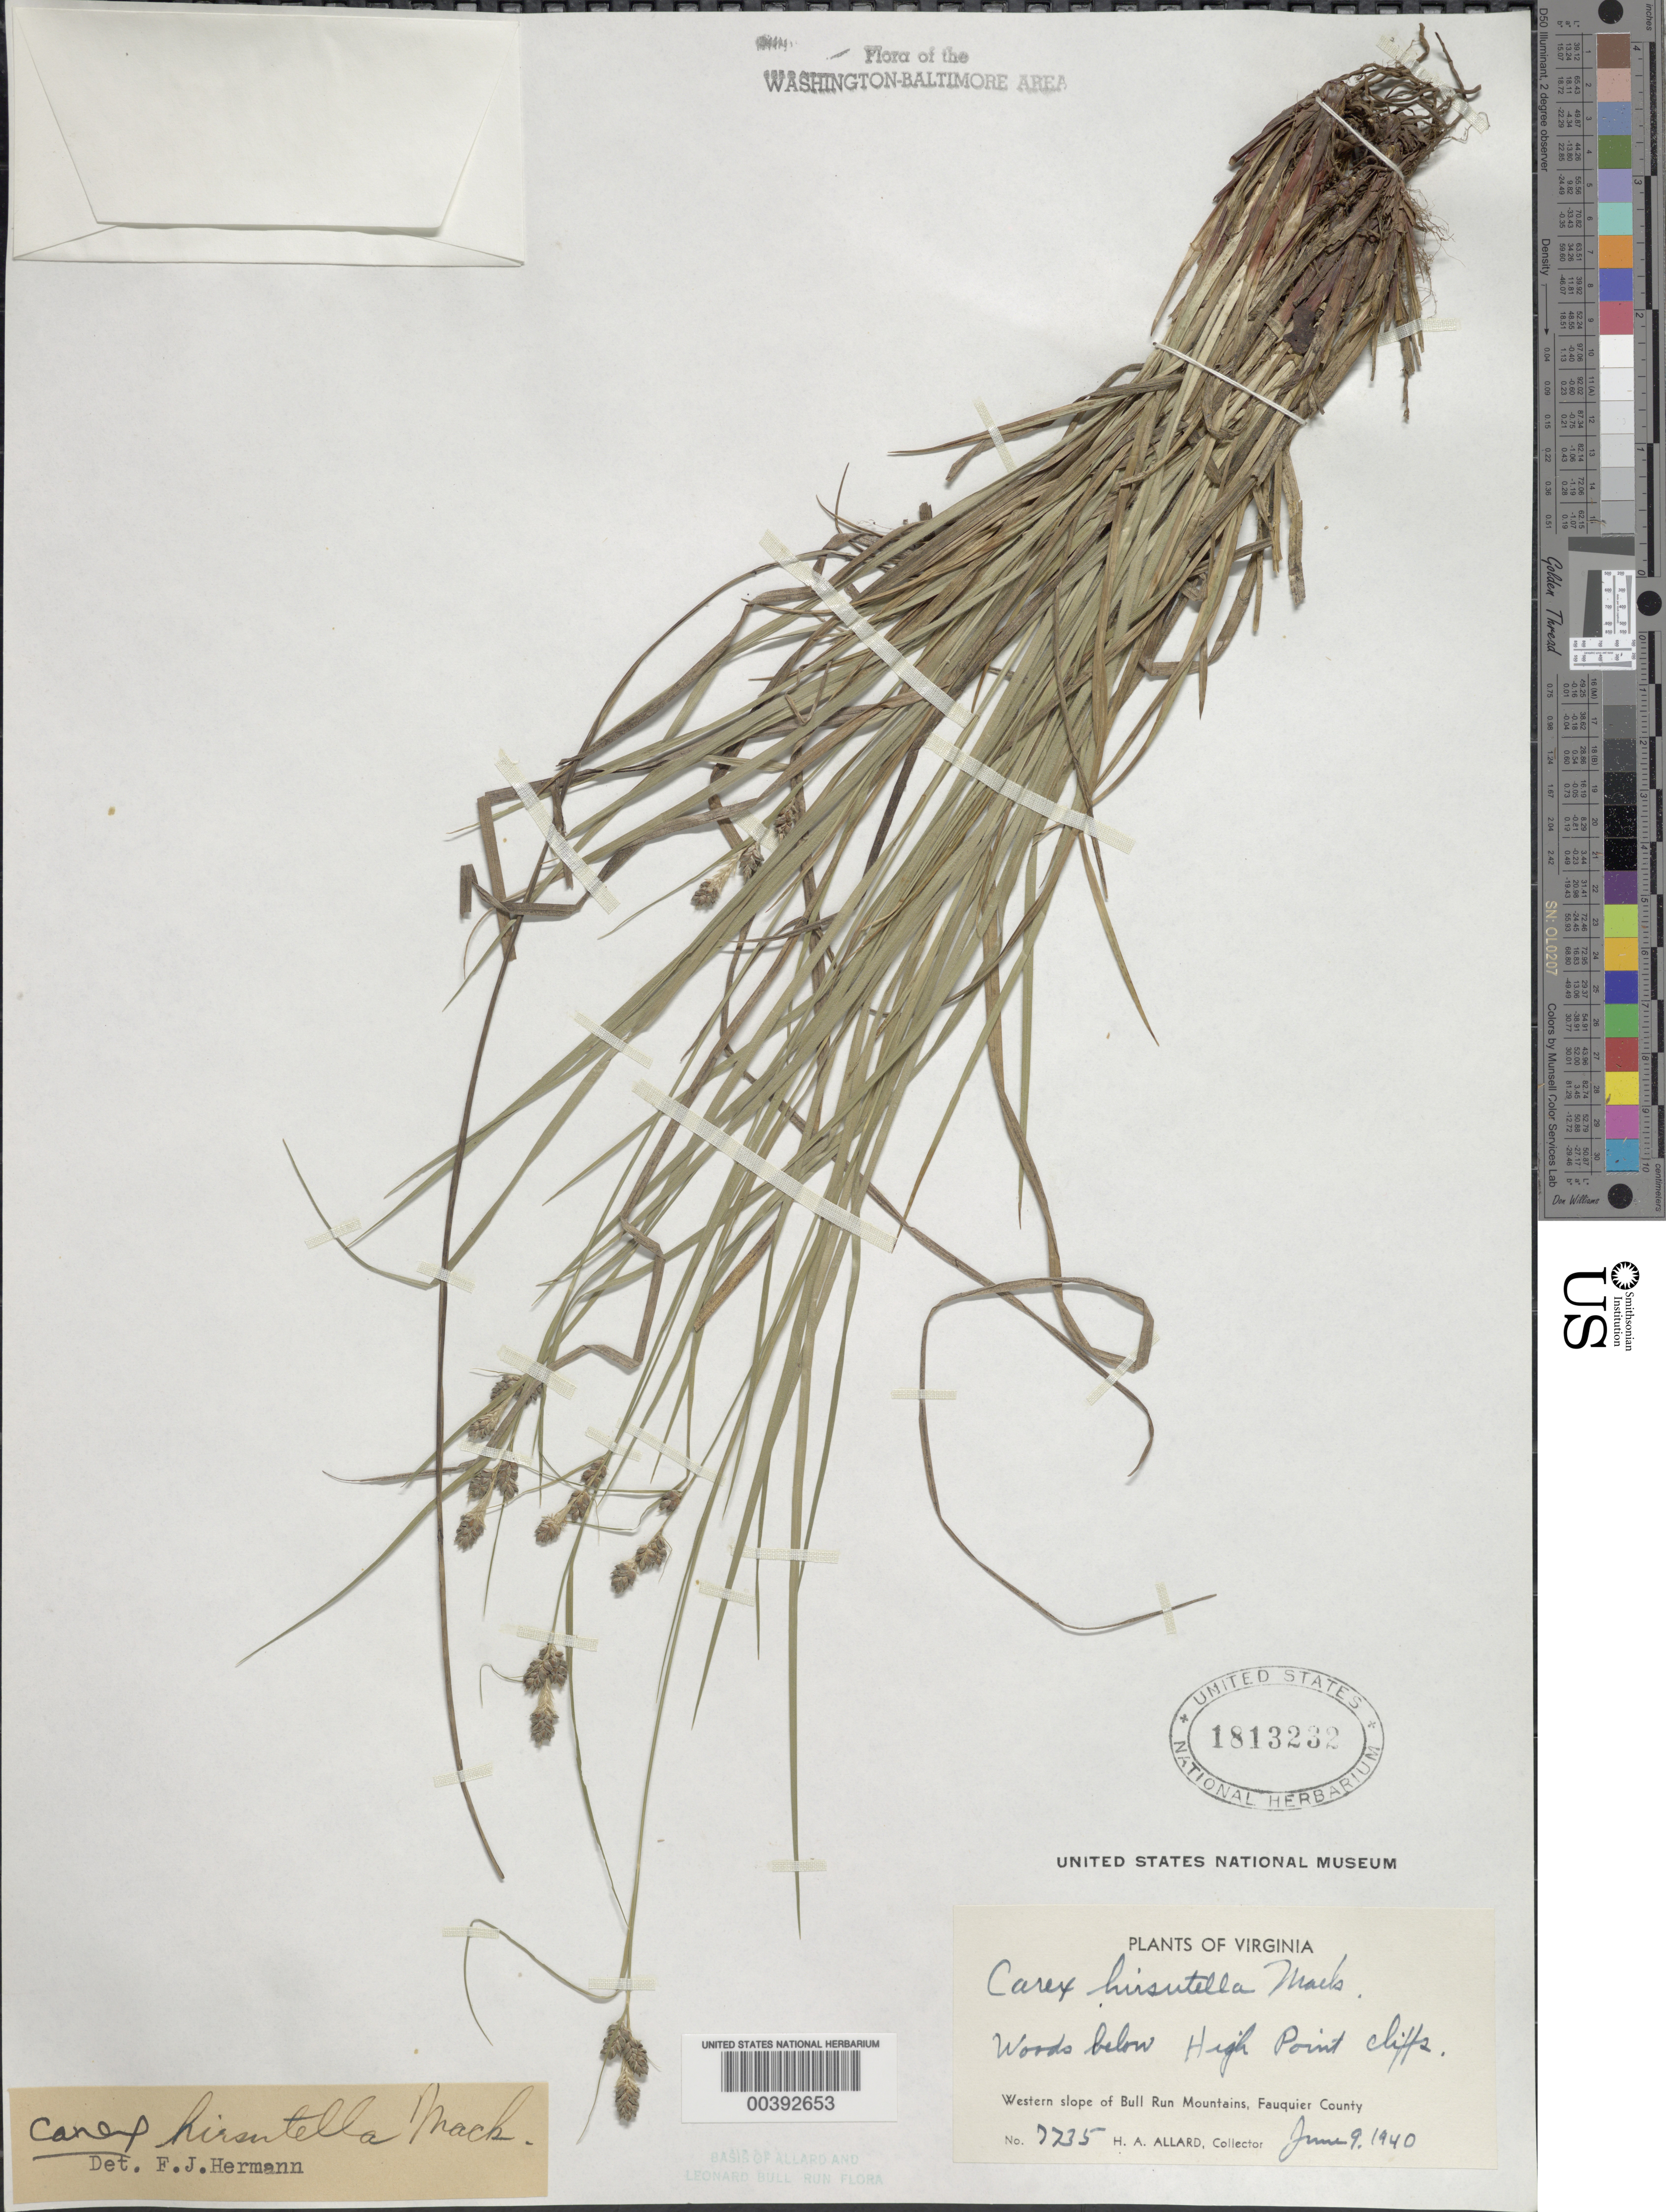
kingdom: Plantae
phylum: Tracheophyta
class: Liliopsida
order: Poales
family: Cyperaceae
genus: Carex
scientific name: Carex hirsutella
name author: Mack.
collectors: H. A. Allard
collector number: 7735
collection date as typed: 09 Jun 1940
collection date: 1940-06-09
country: United States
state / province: Virginia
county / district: Fauquier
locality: Below High Point cliffs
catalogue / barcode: US 1813232